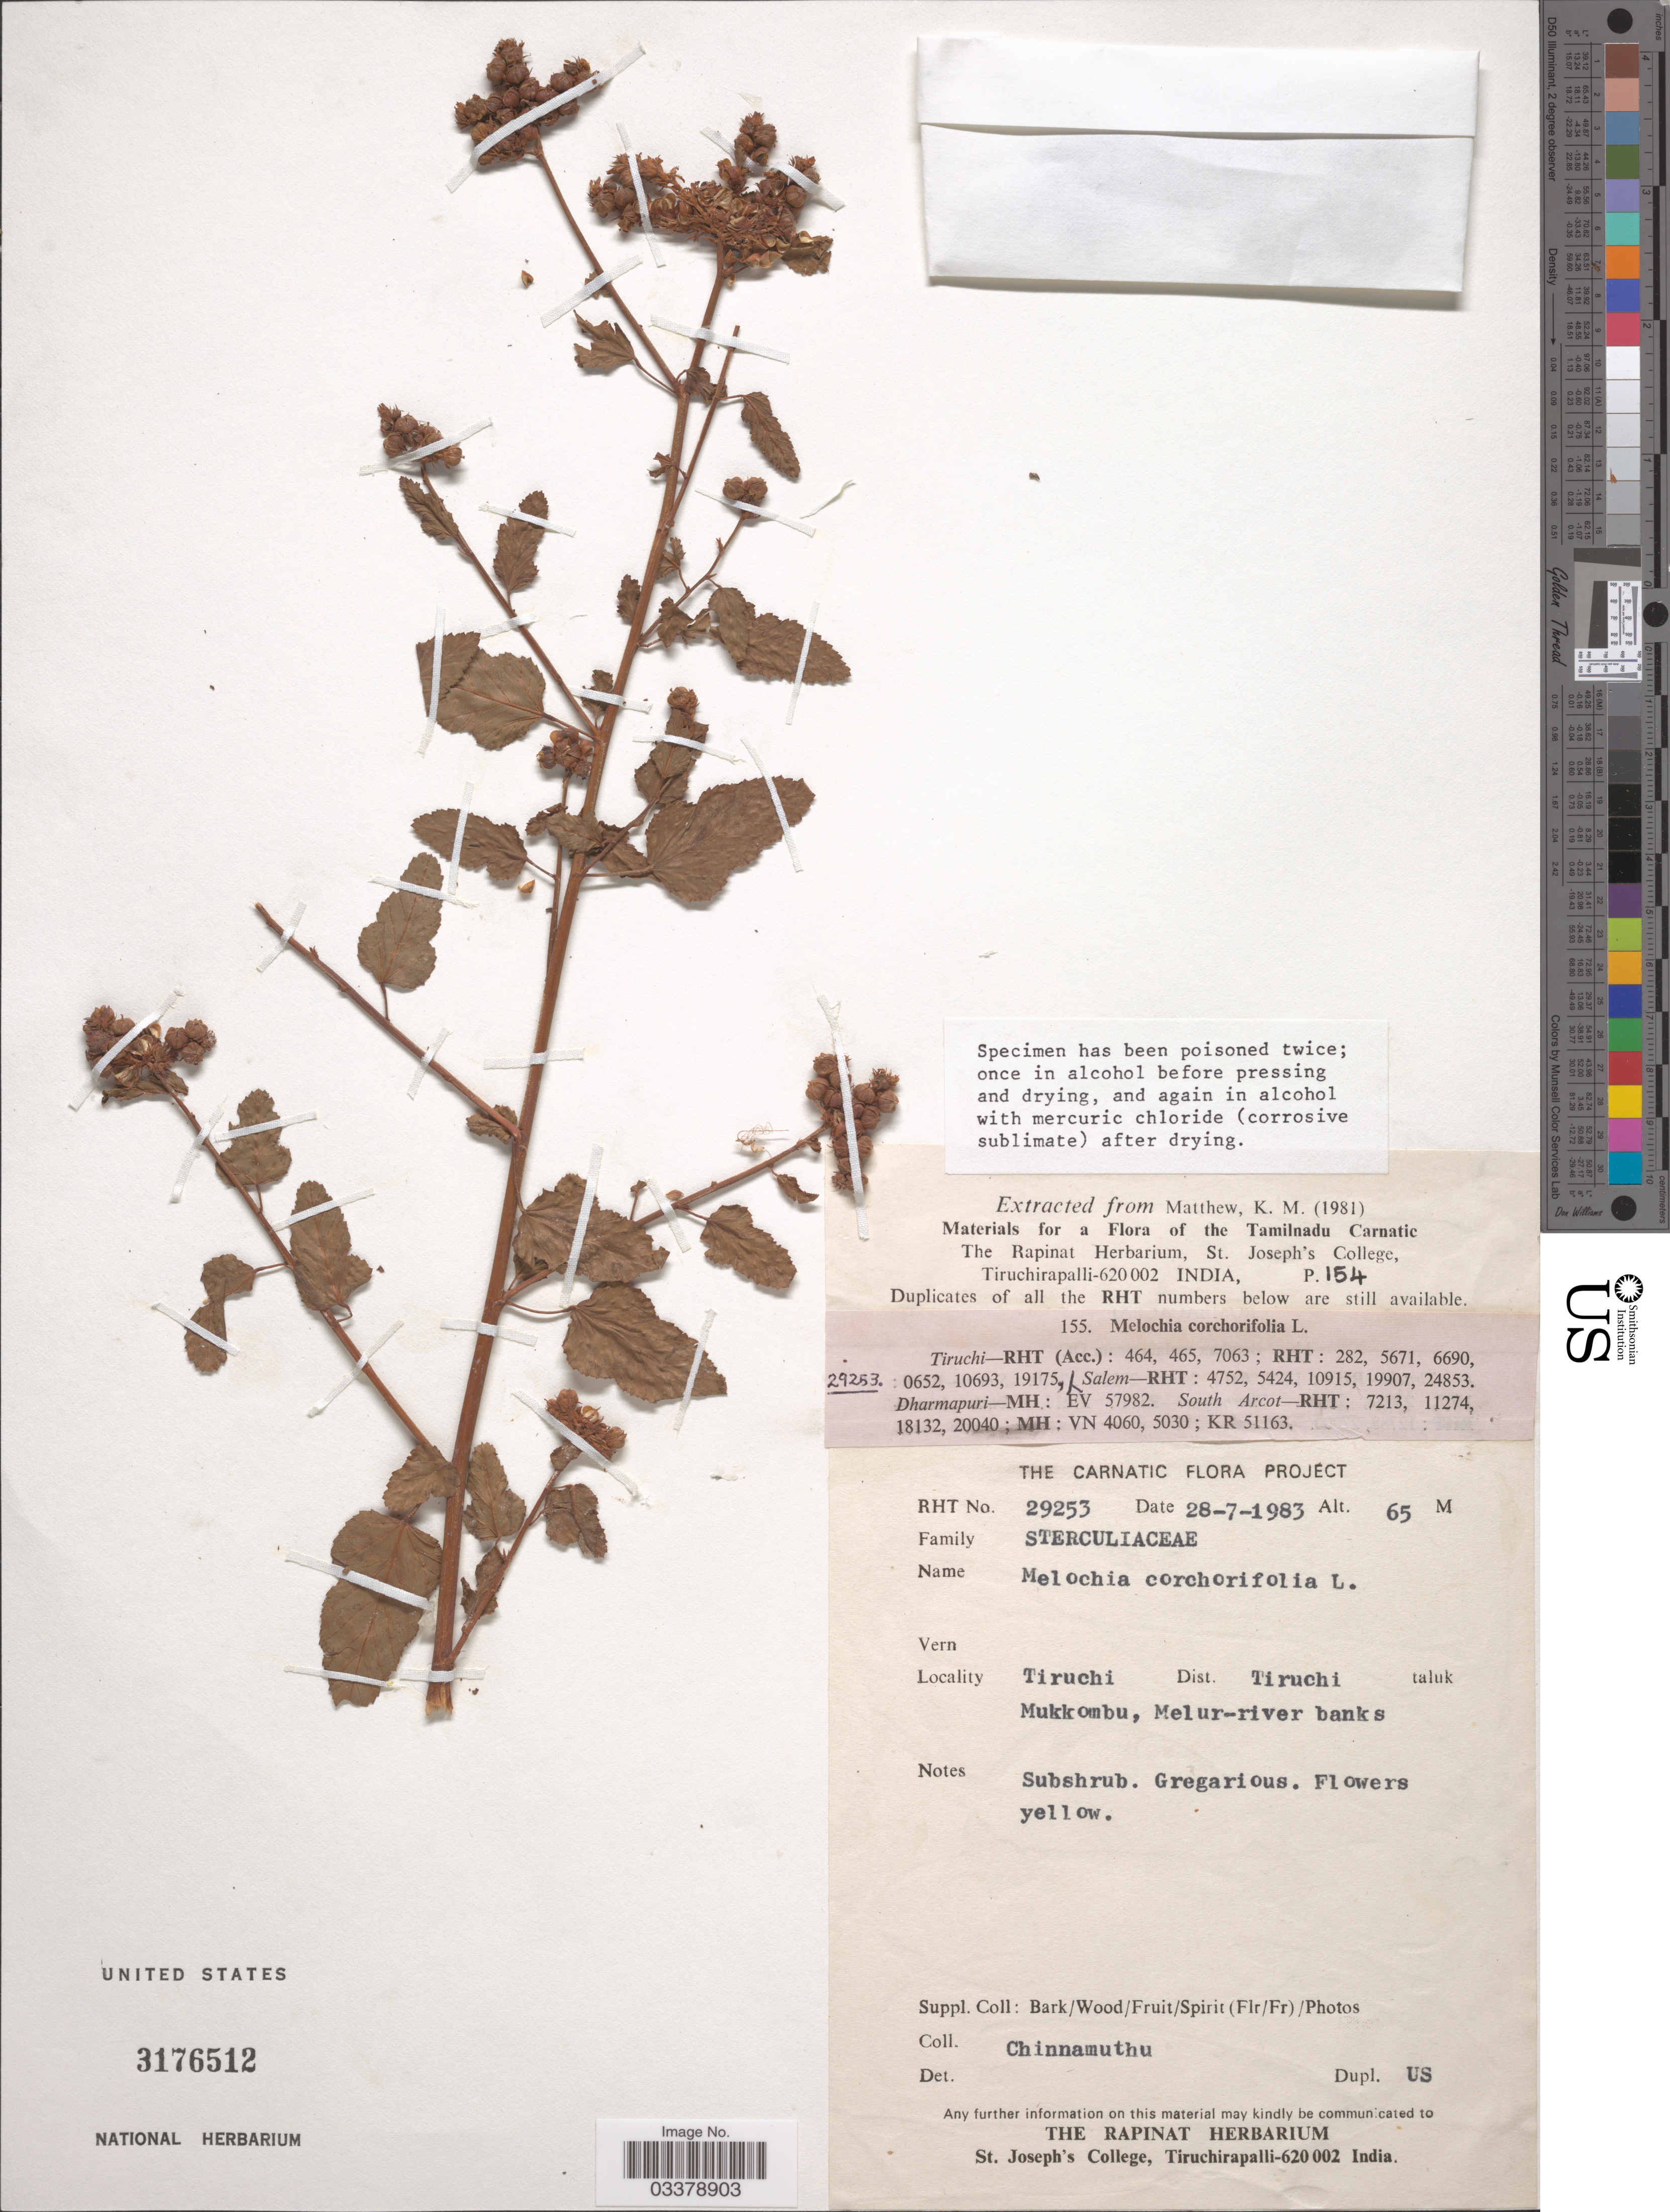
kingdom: Plantae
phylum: Tracheophyta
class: Magnoliopsida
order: Malvales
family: Malvaceae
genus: Melochia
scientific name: Melochia corchorifolia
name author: L.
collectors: Chinnamuthu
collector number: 29253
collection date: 1983-07-28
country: India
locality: Tiruchi, Dist. Tiruchi taluk, Mukkombu, Melur-river banks.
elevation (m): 65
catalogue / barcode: US 3176512